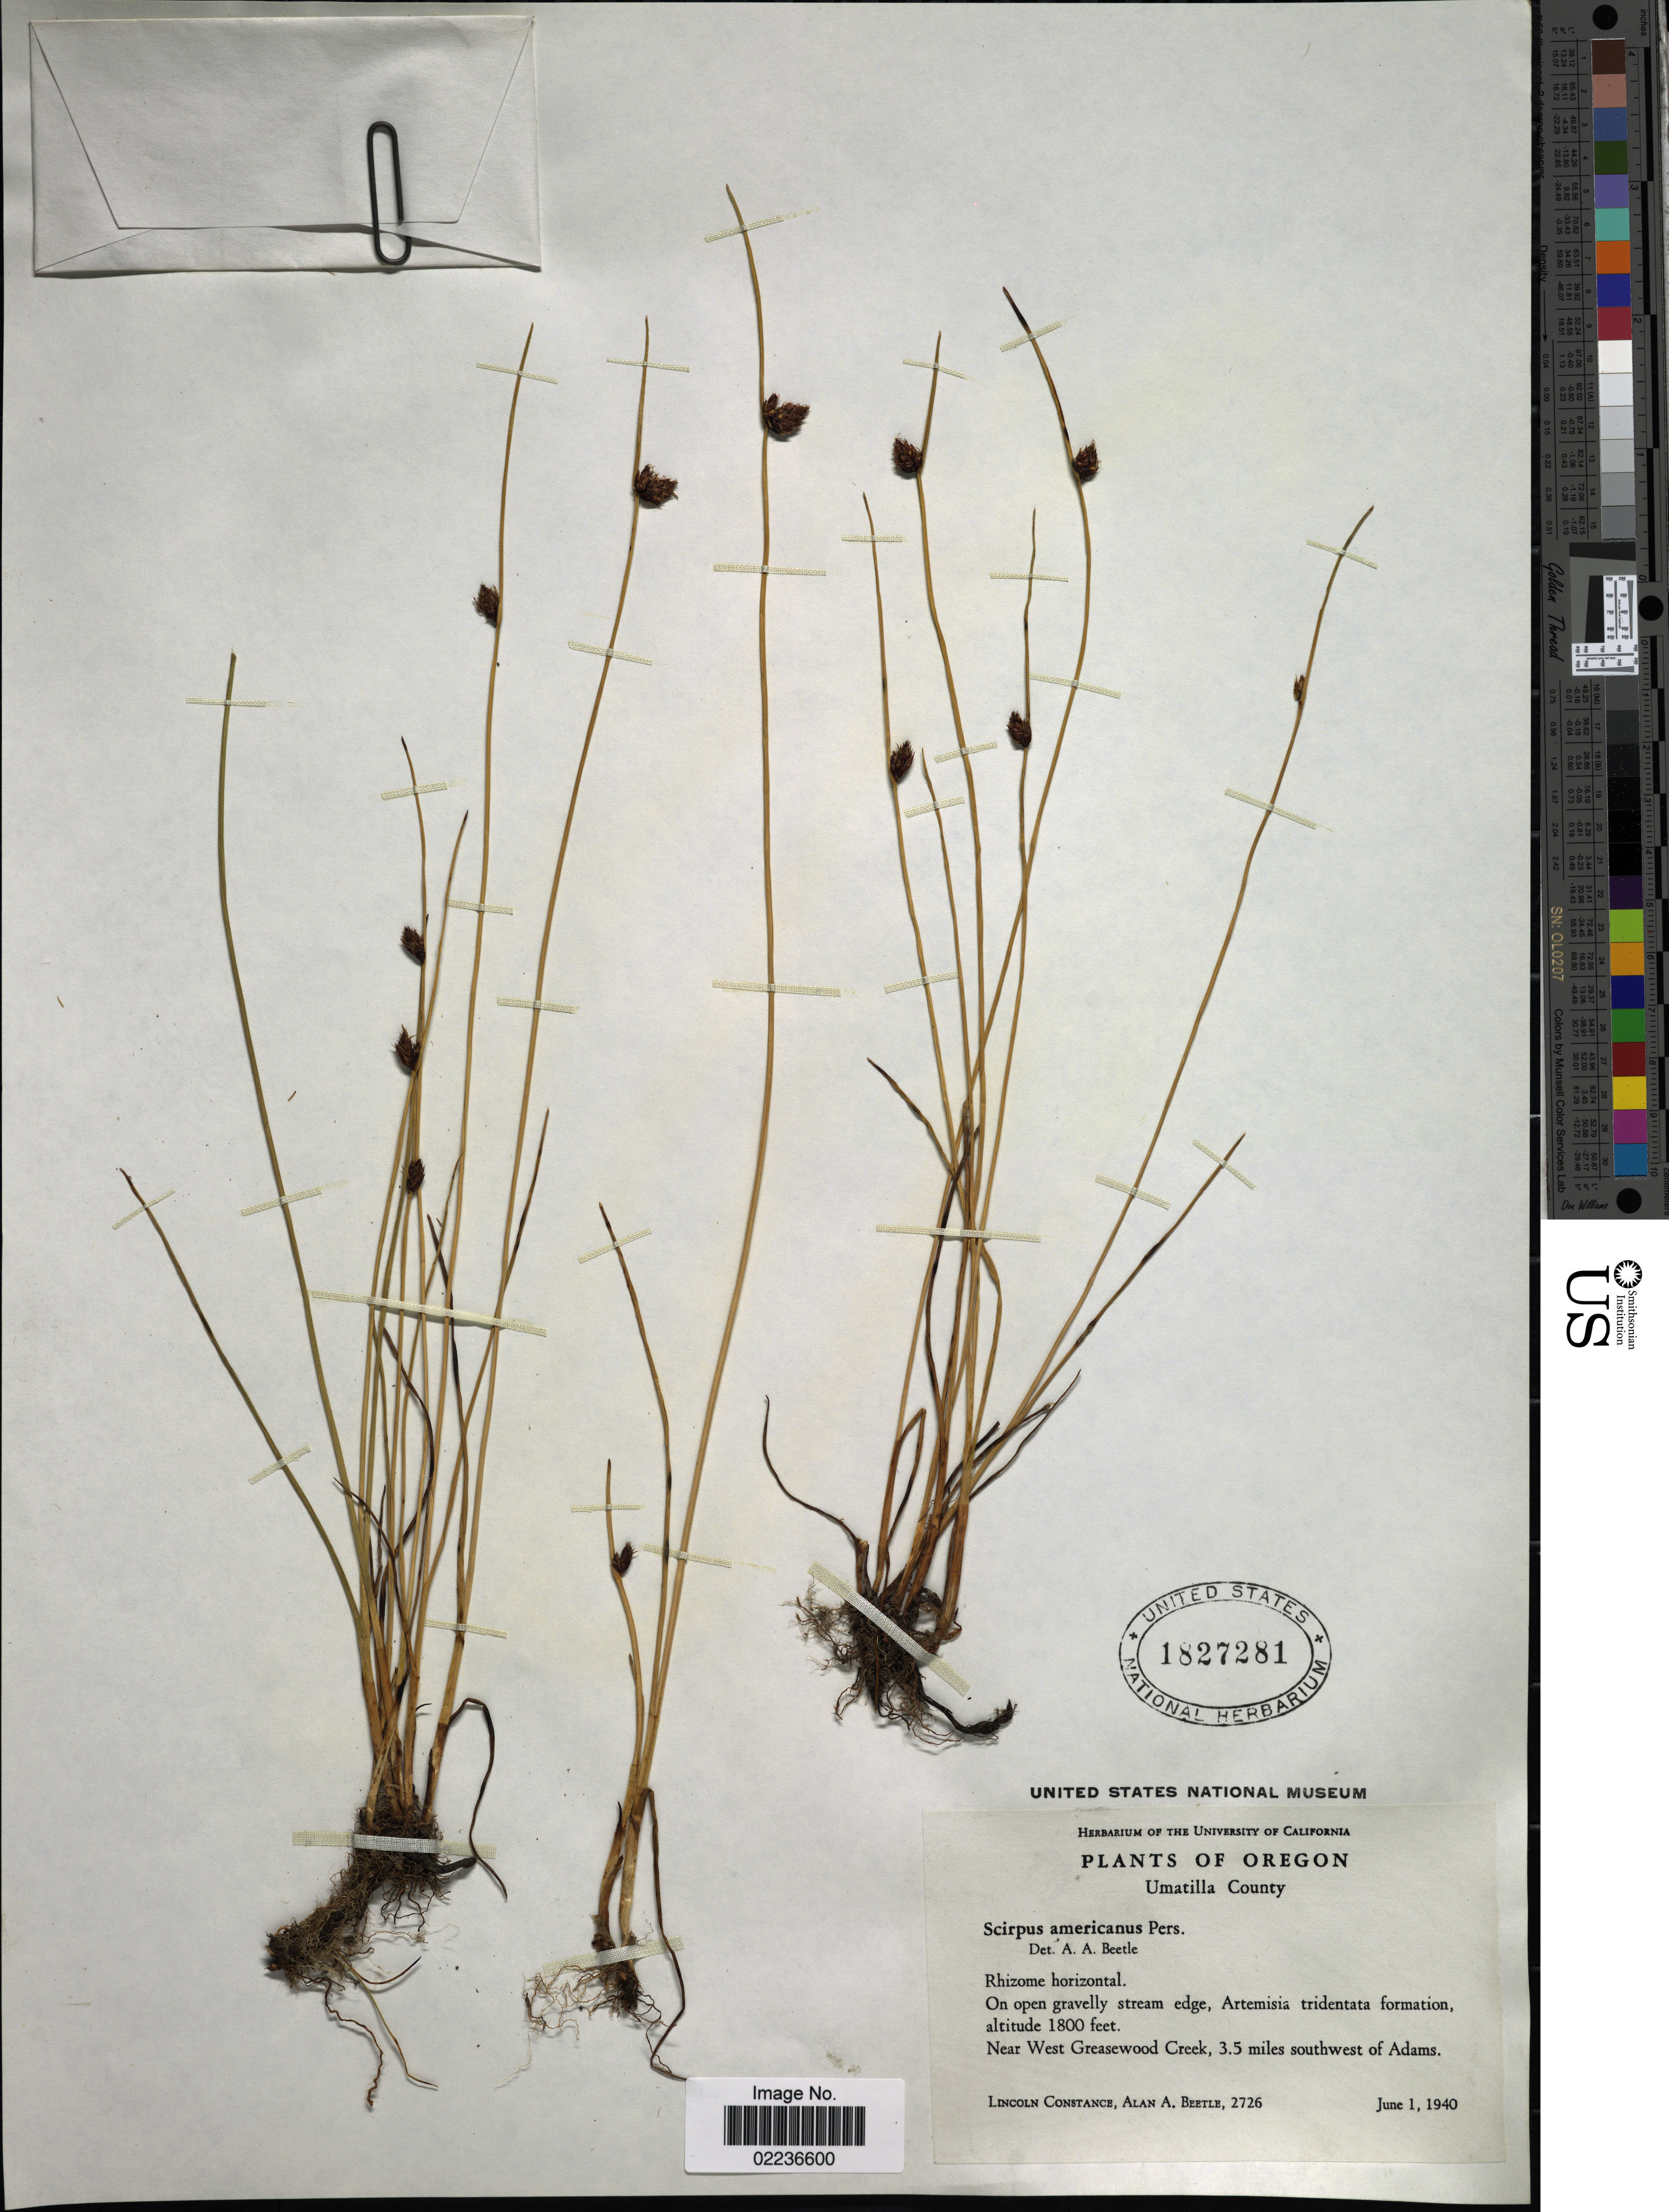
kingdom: Plantae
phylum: Tracheophyta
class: Liliopsida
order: Poales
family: Cyperaceae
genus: Schoenoplectus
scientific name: Schoenoplectus pungens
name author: (Vahl) Palla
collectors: L. Constance & A. A. Beetle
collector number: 2726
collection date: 1940-06-01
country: United States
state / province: Oregon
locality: Umatilla County, on open gravelly stream edge, Artemisia tridentata foramtion, near West Greasewood Creek, 3.5 miles southwest of Adams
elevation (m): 549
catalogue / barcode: US 1827281